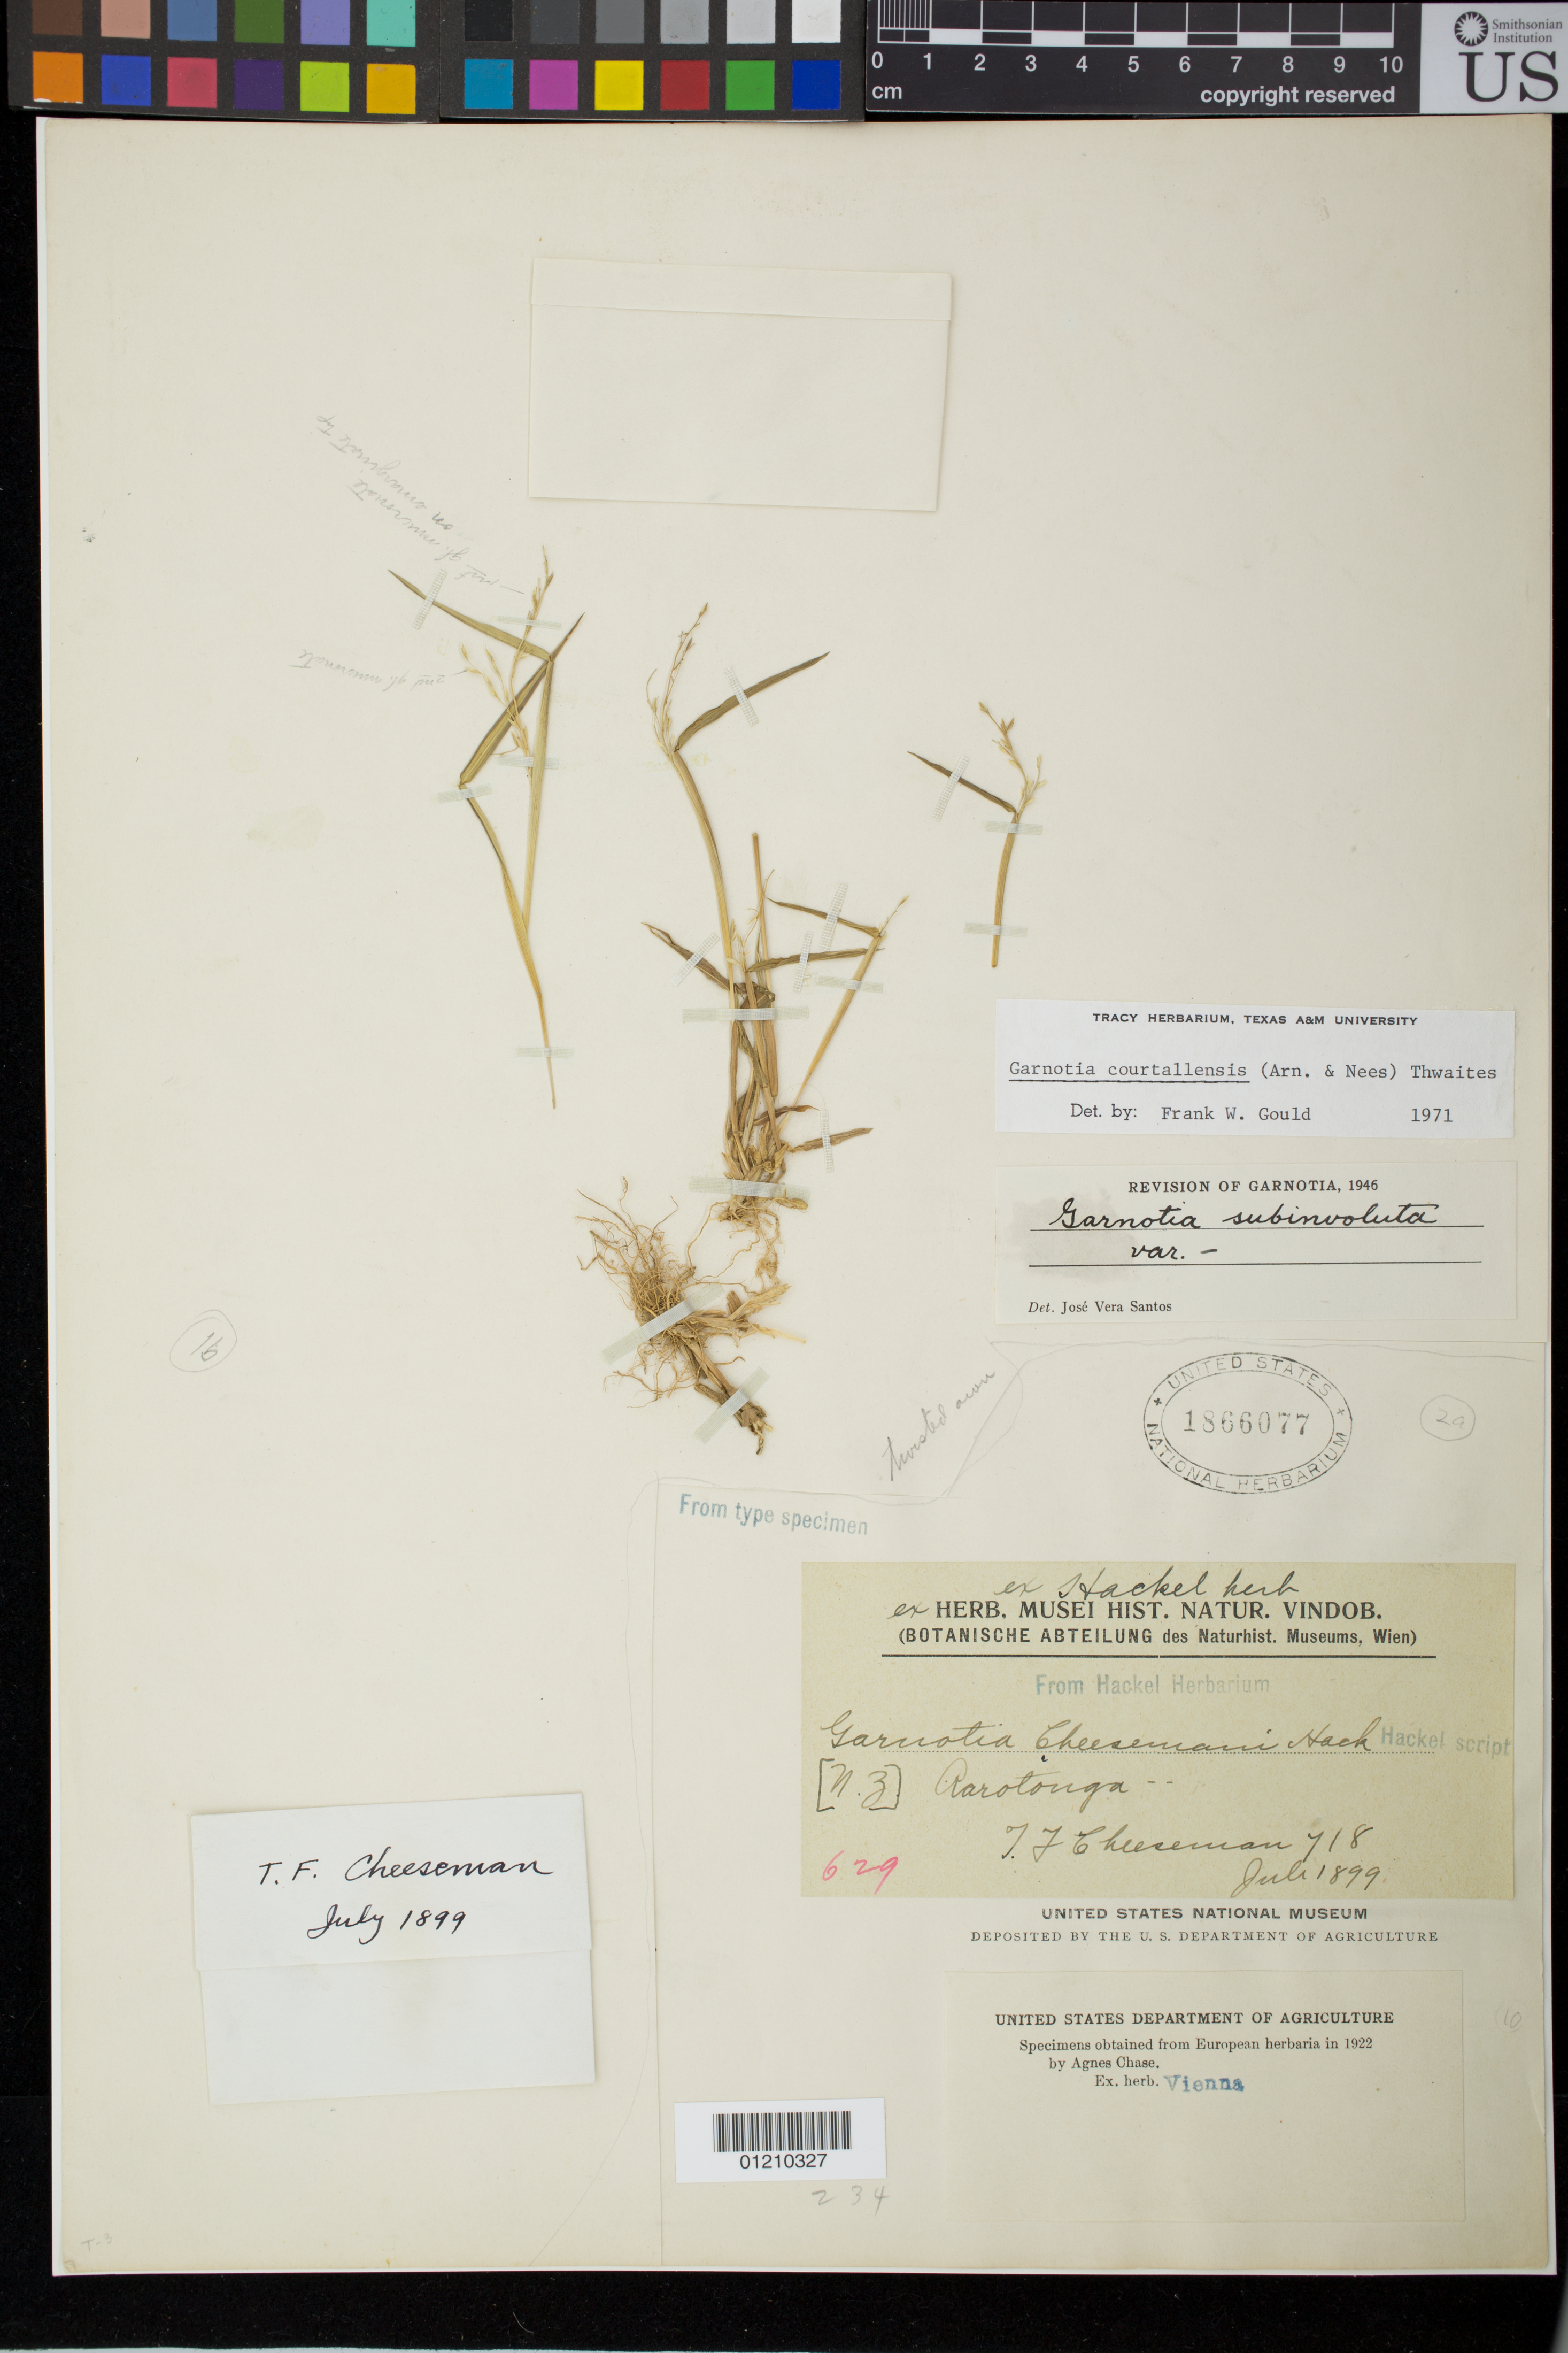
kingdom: Plantae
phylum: Tracheophyta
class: Liliopsida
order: Poales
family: Poaceae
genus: Garnotia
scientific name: Garnotia cheesemanii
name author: Hack.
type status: Type Collection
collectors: T. F. Cheeseman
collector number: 718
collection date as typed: Jul 1899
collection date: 1899-07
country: Cook Islands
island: Rarotonga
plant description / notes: Fragmentary material of type specimen ex herb. Vienna.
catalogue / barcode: US 1866077